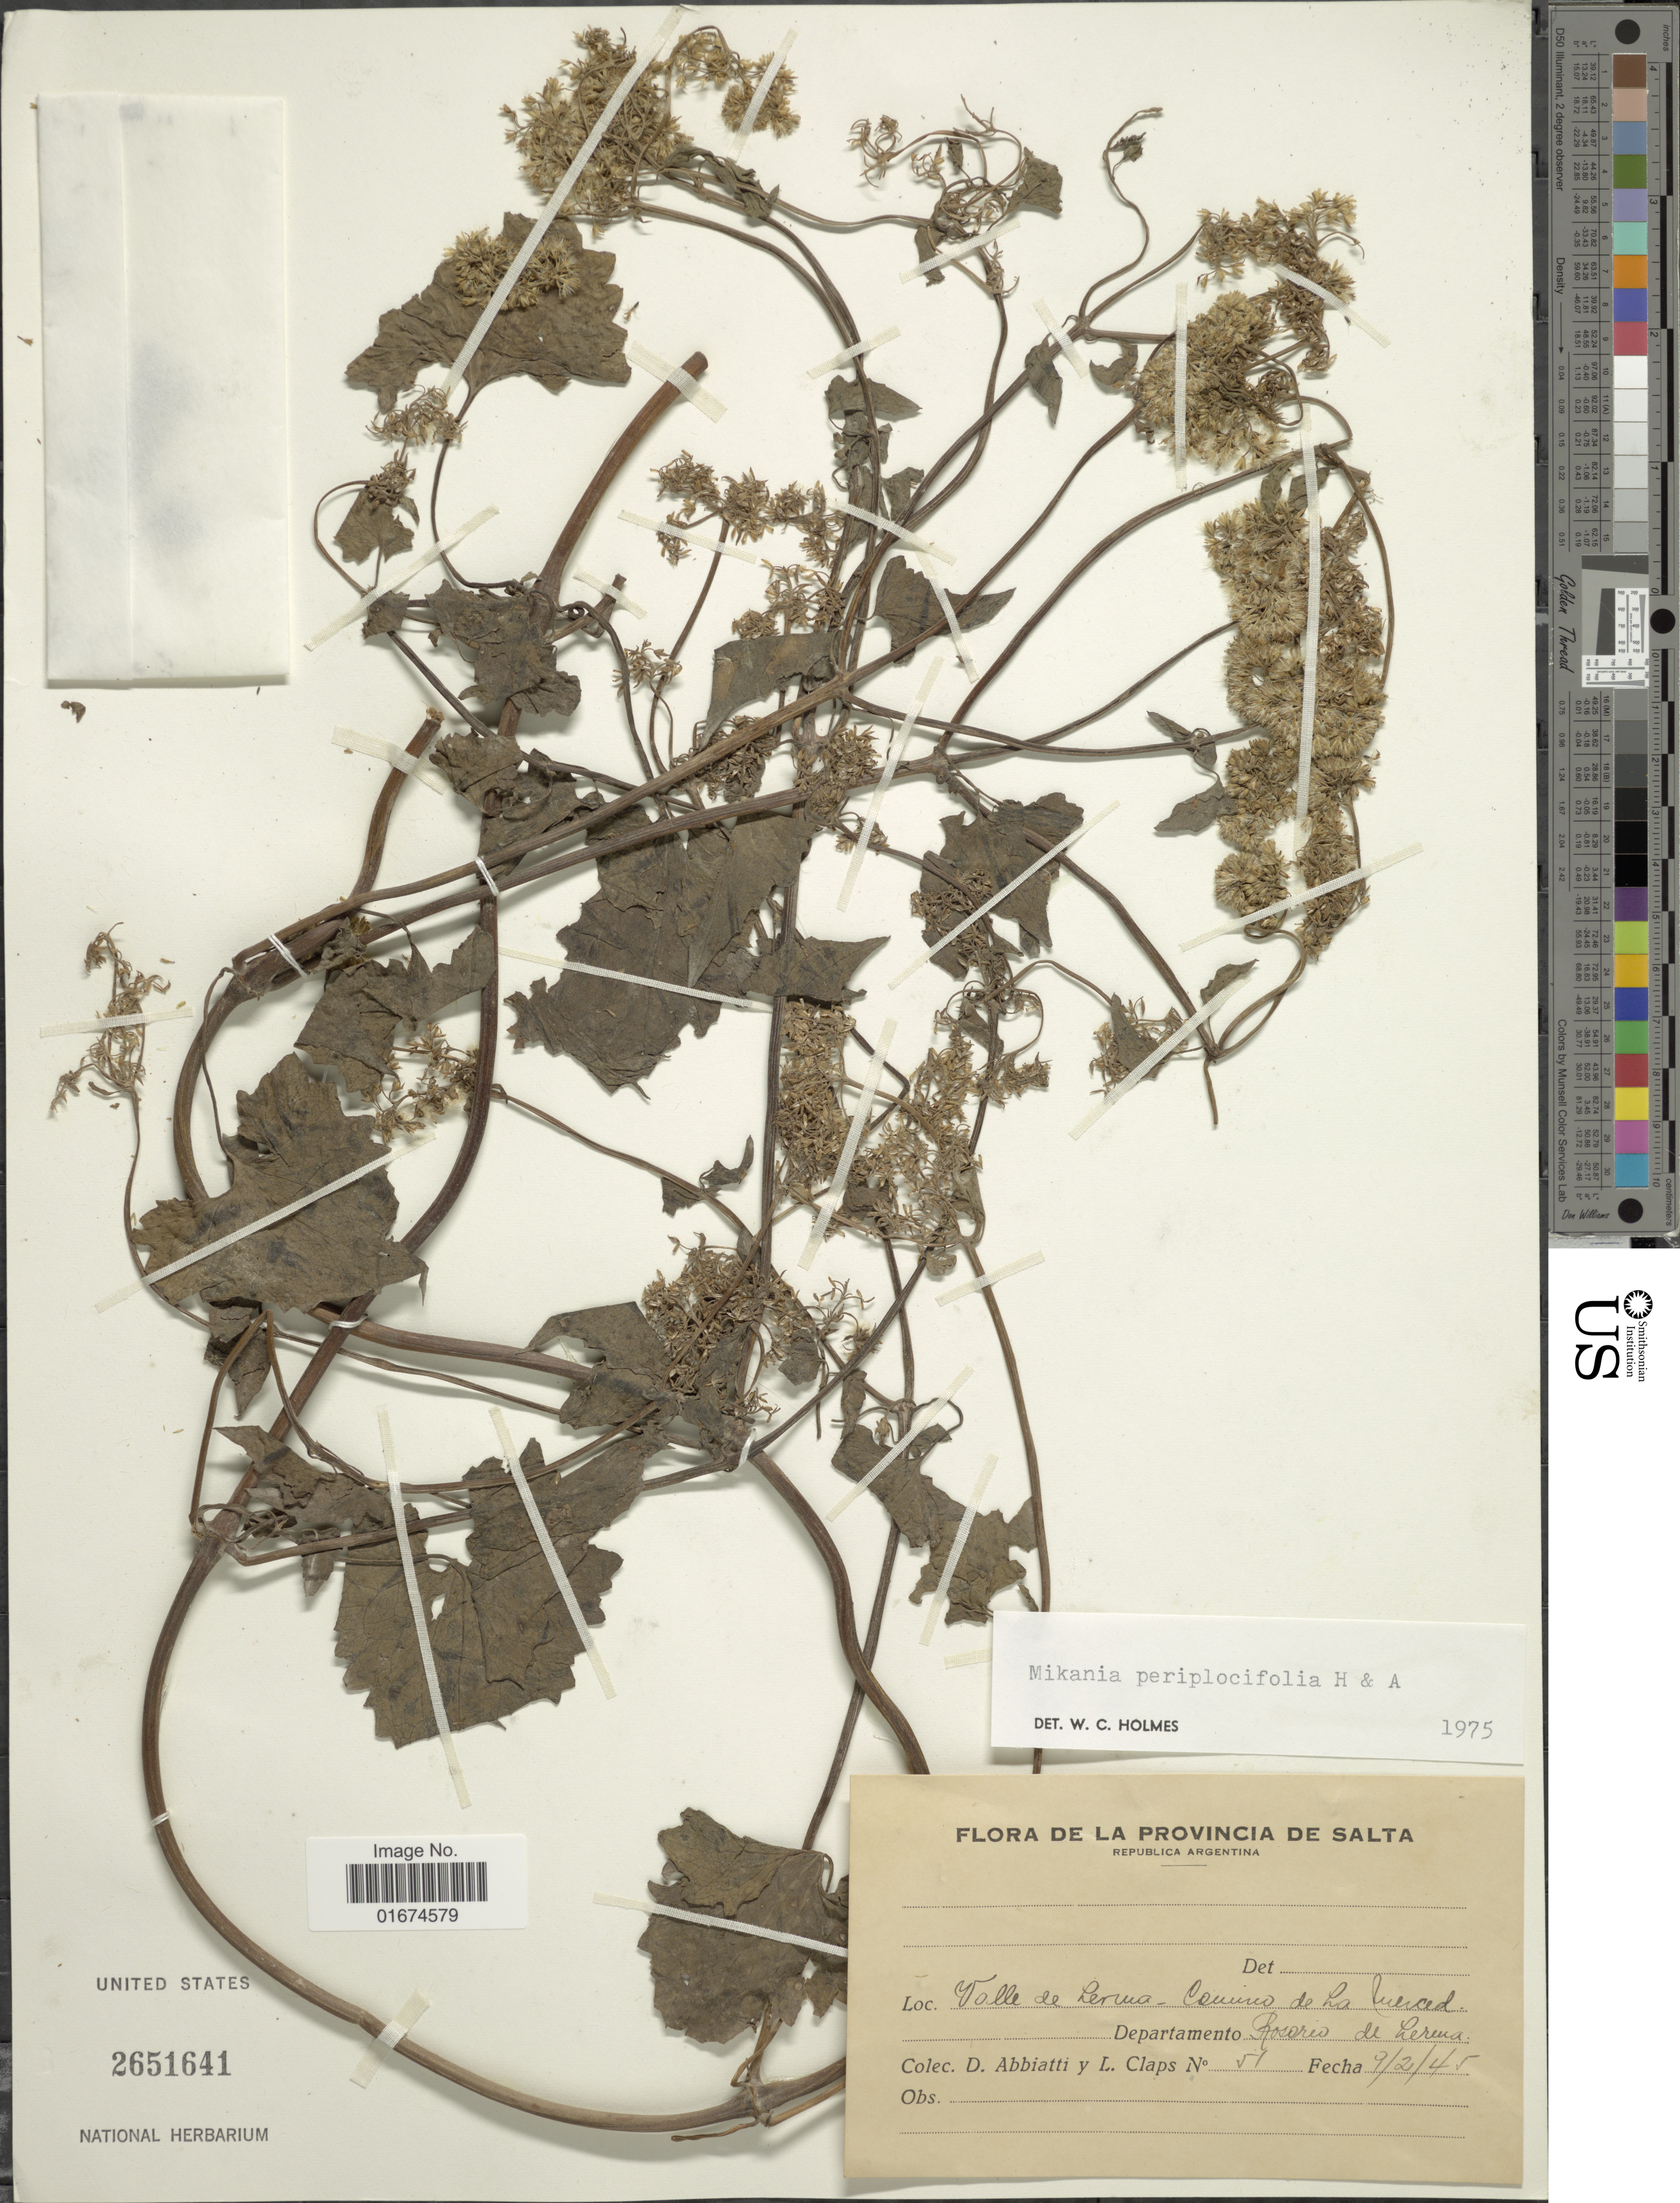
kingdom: Plantae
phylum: Tracheophyta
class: Magnoliopsida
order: Asterales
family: Asteraceae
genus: Mikania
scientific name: Mikania periplocifolia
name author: Hook. & Arn.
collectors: D. Abbiatti & L. Claps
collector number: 51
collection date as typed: Transcribed d/m/y: 9/2/45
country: Argentina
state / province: Salta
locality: Valle de Lerma - Camino de La Merced, Departamento Rosario de Lerma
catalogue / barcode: US 2651641